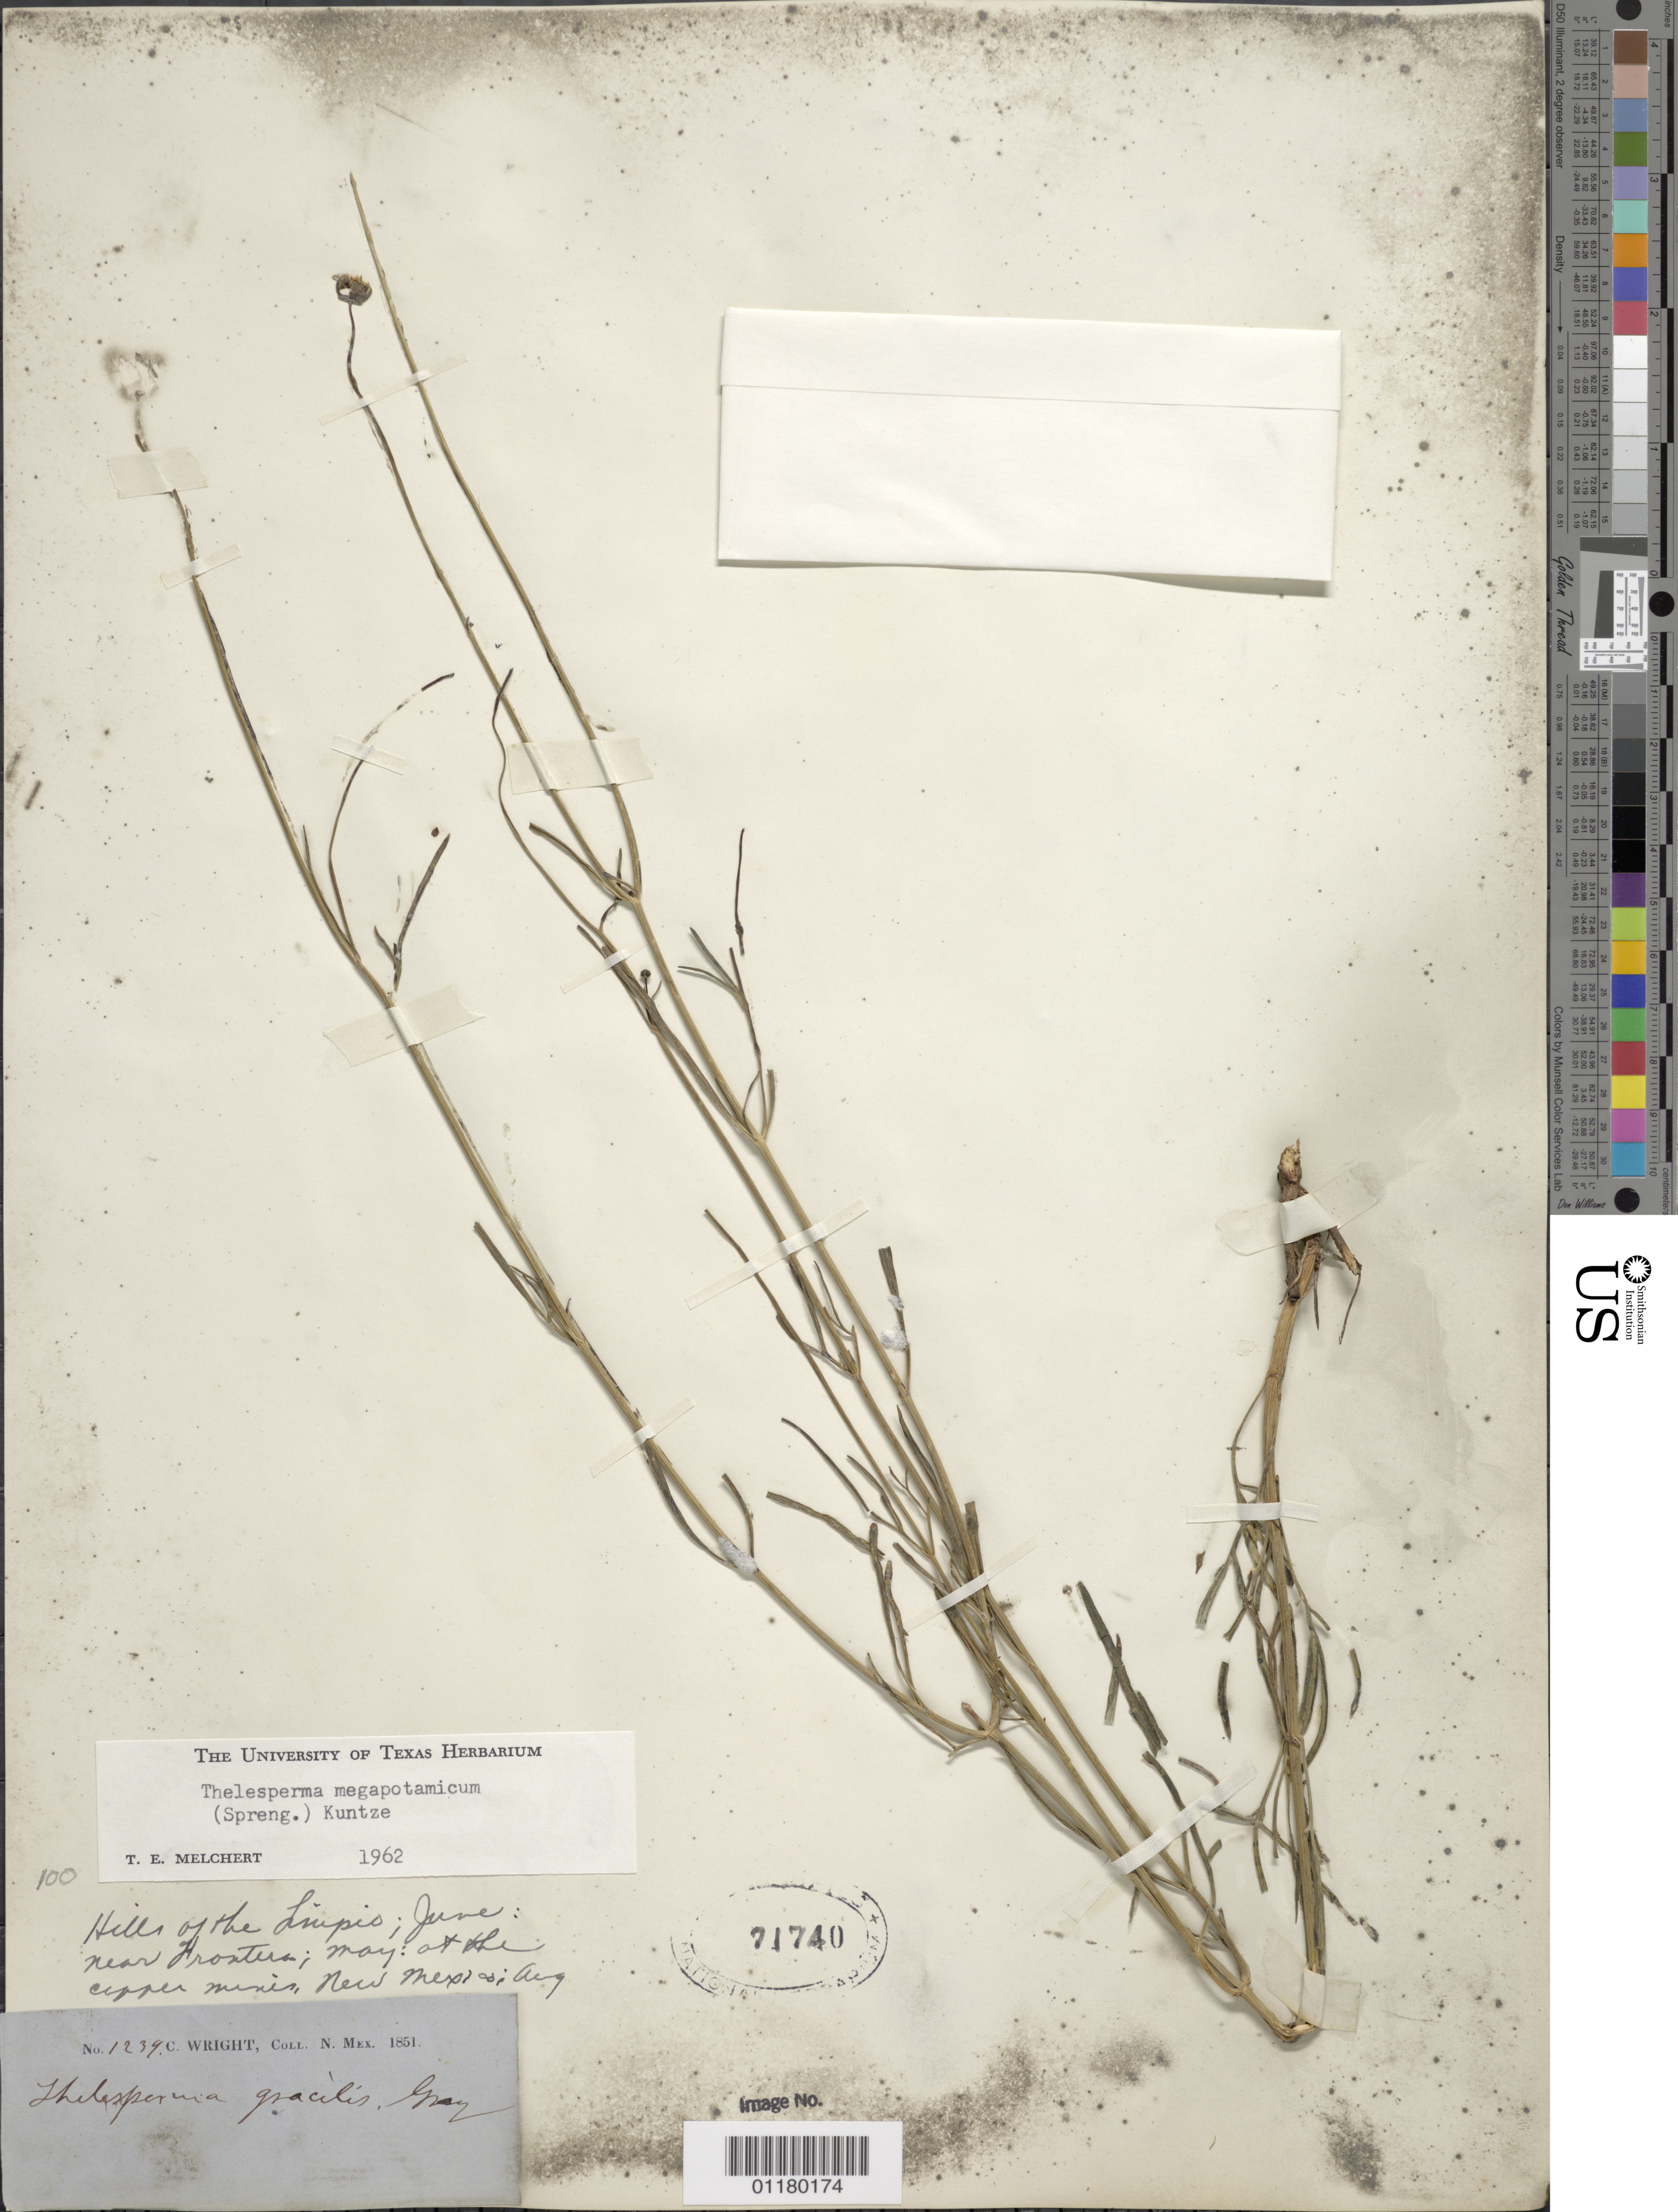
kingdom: Plantae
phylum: Tracheophyta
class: Magnoliopsida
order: Asterales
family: Asteraceae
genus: Thelesperma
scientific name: Thelesperma megapotamicum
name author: (Spreng.) Herter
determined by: Melchert, T. E.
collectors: C. Wright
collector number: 1234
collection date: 1851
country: United States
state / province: New Mexico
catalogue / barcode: US 71740